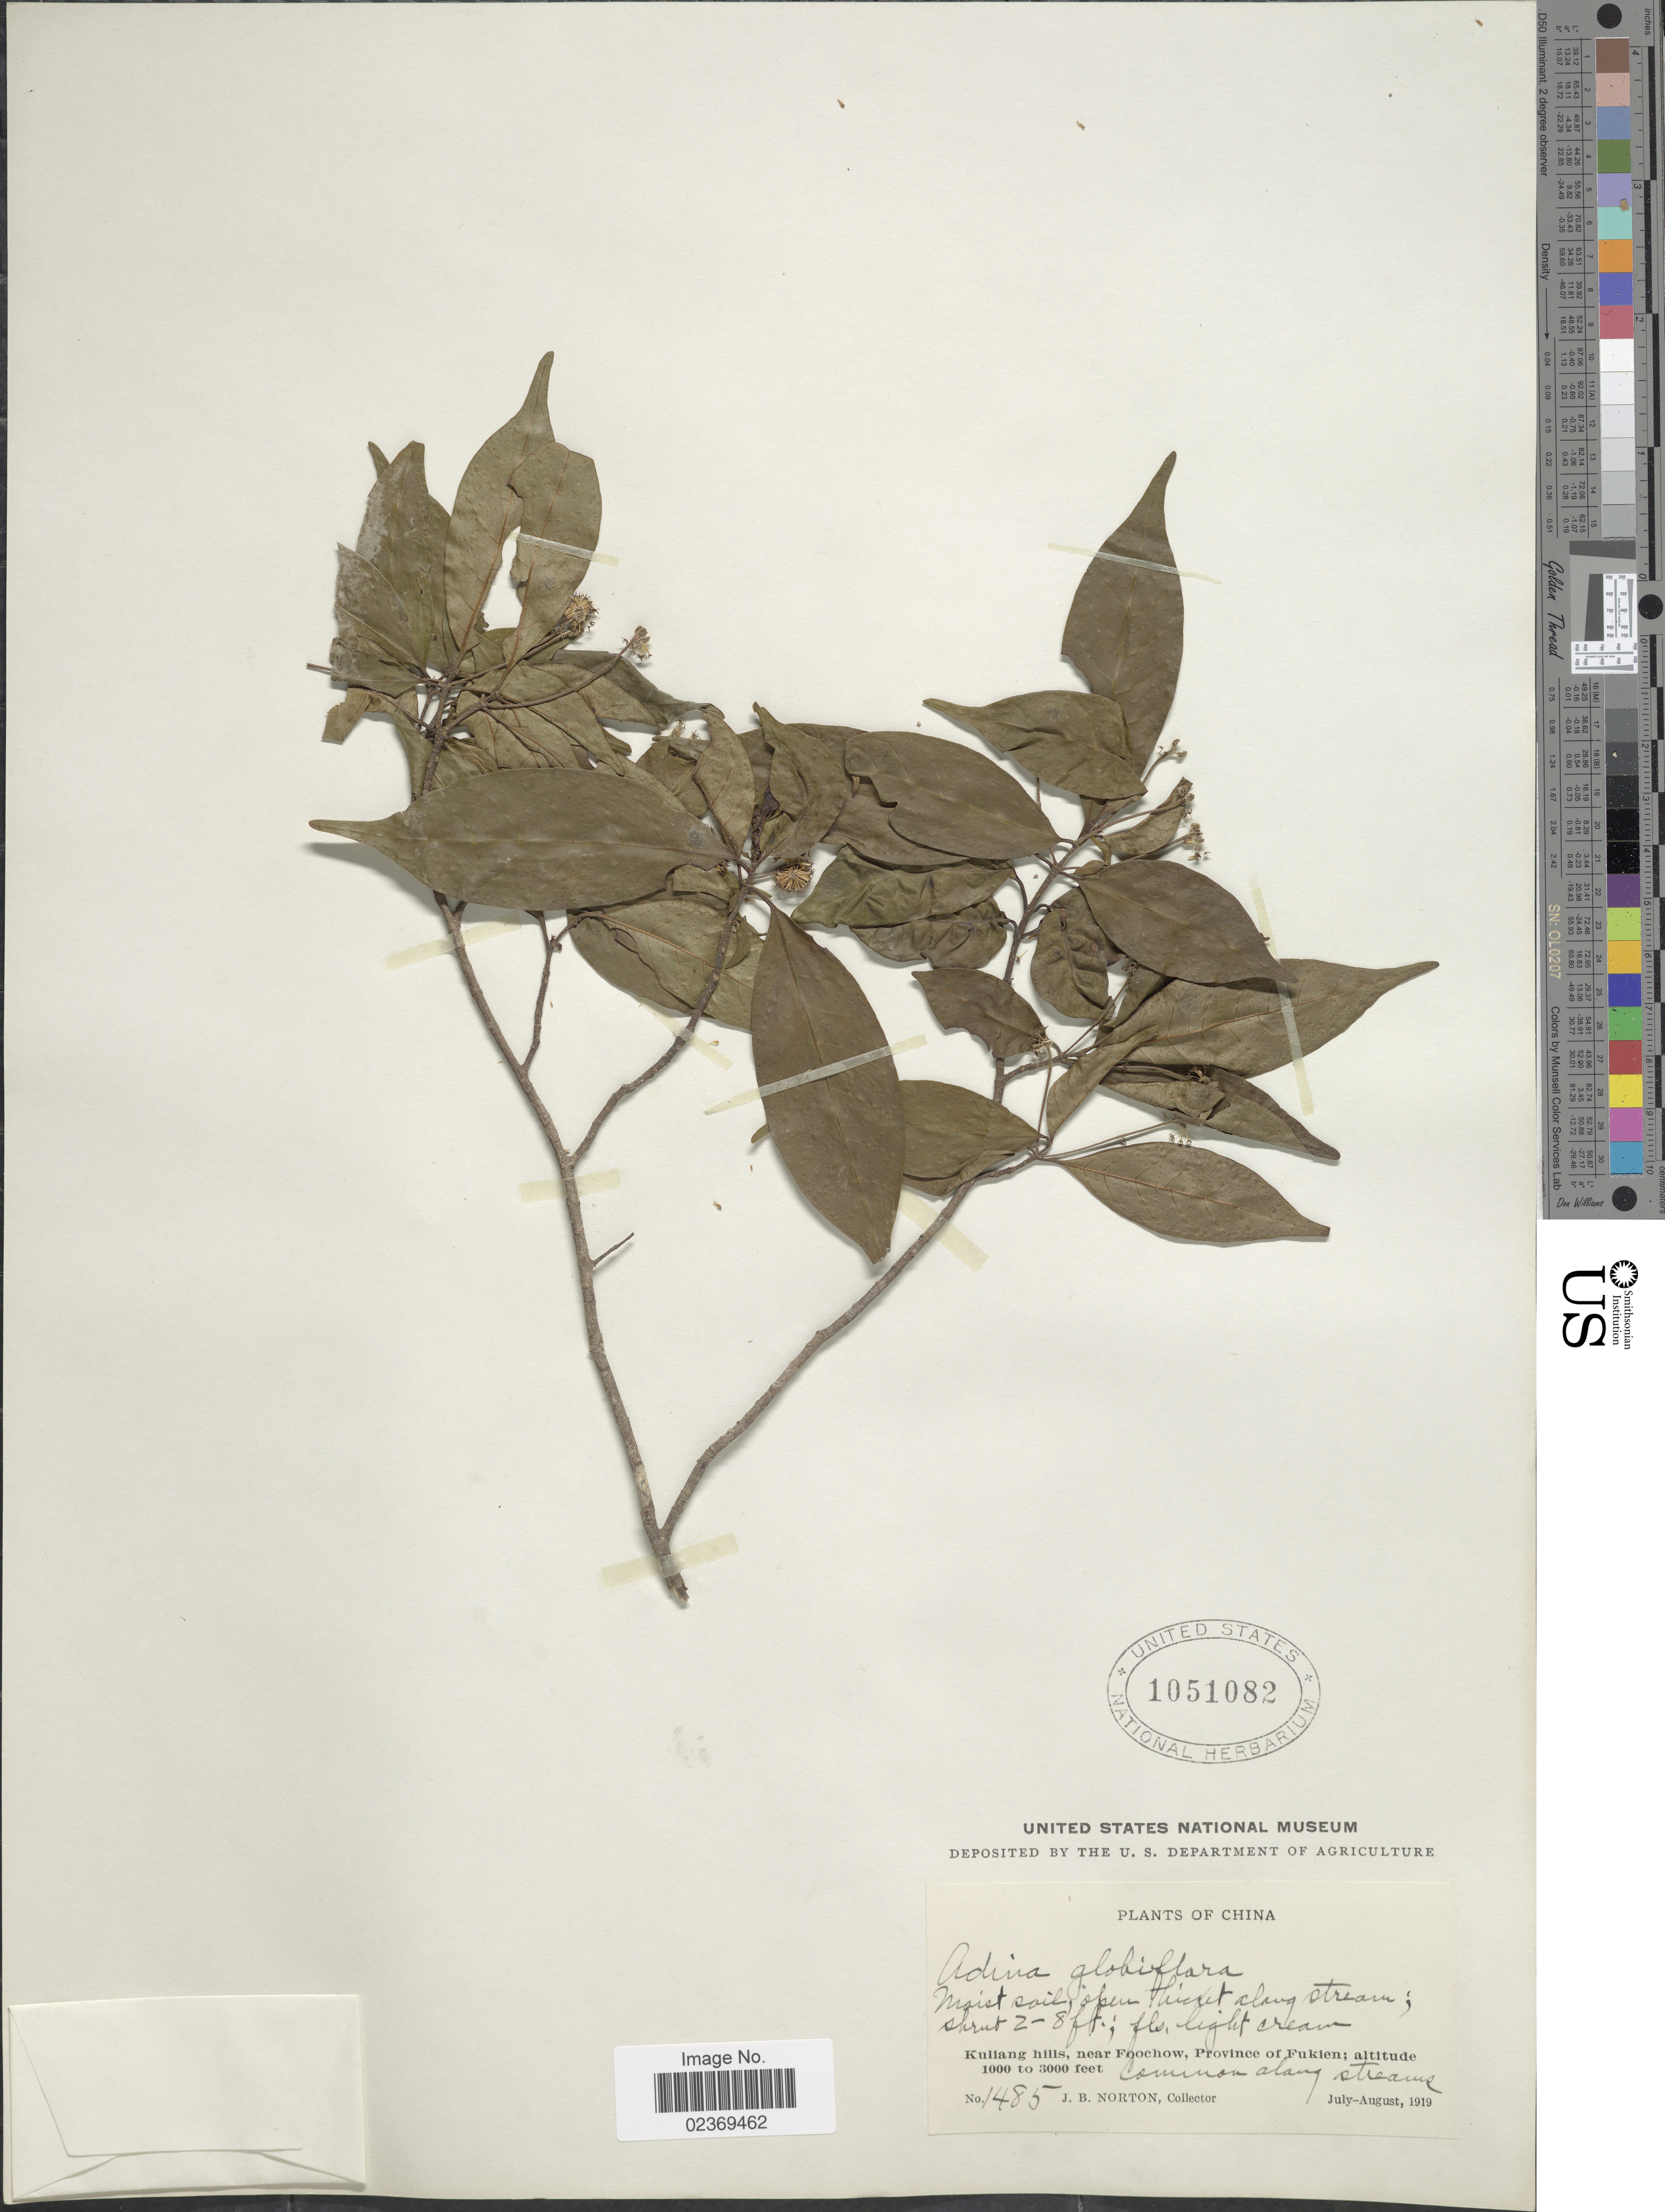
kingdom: Plantae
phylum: Tracheophyta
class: Magnoliopsida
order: Gentianales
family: Rubiaceae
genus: Adina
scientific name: Adina pilulifera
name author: (Lam.) Franch. & Drake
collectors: J. B. Norton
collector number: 1485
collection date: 1919-07/1919-08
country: China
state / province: Fujian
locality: Kuliang hills, near Foochow, Province of Fukien, common along stream.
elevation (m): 305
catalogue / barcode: US 1051082